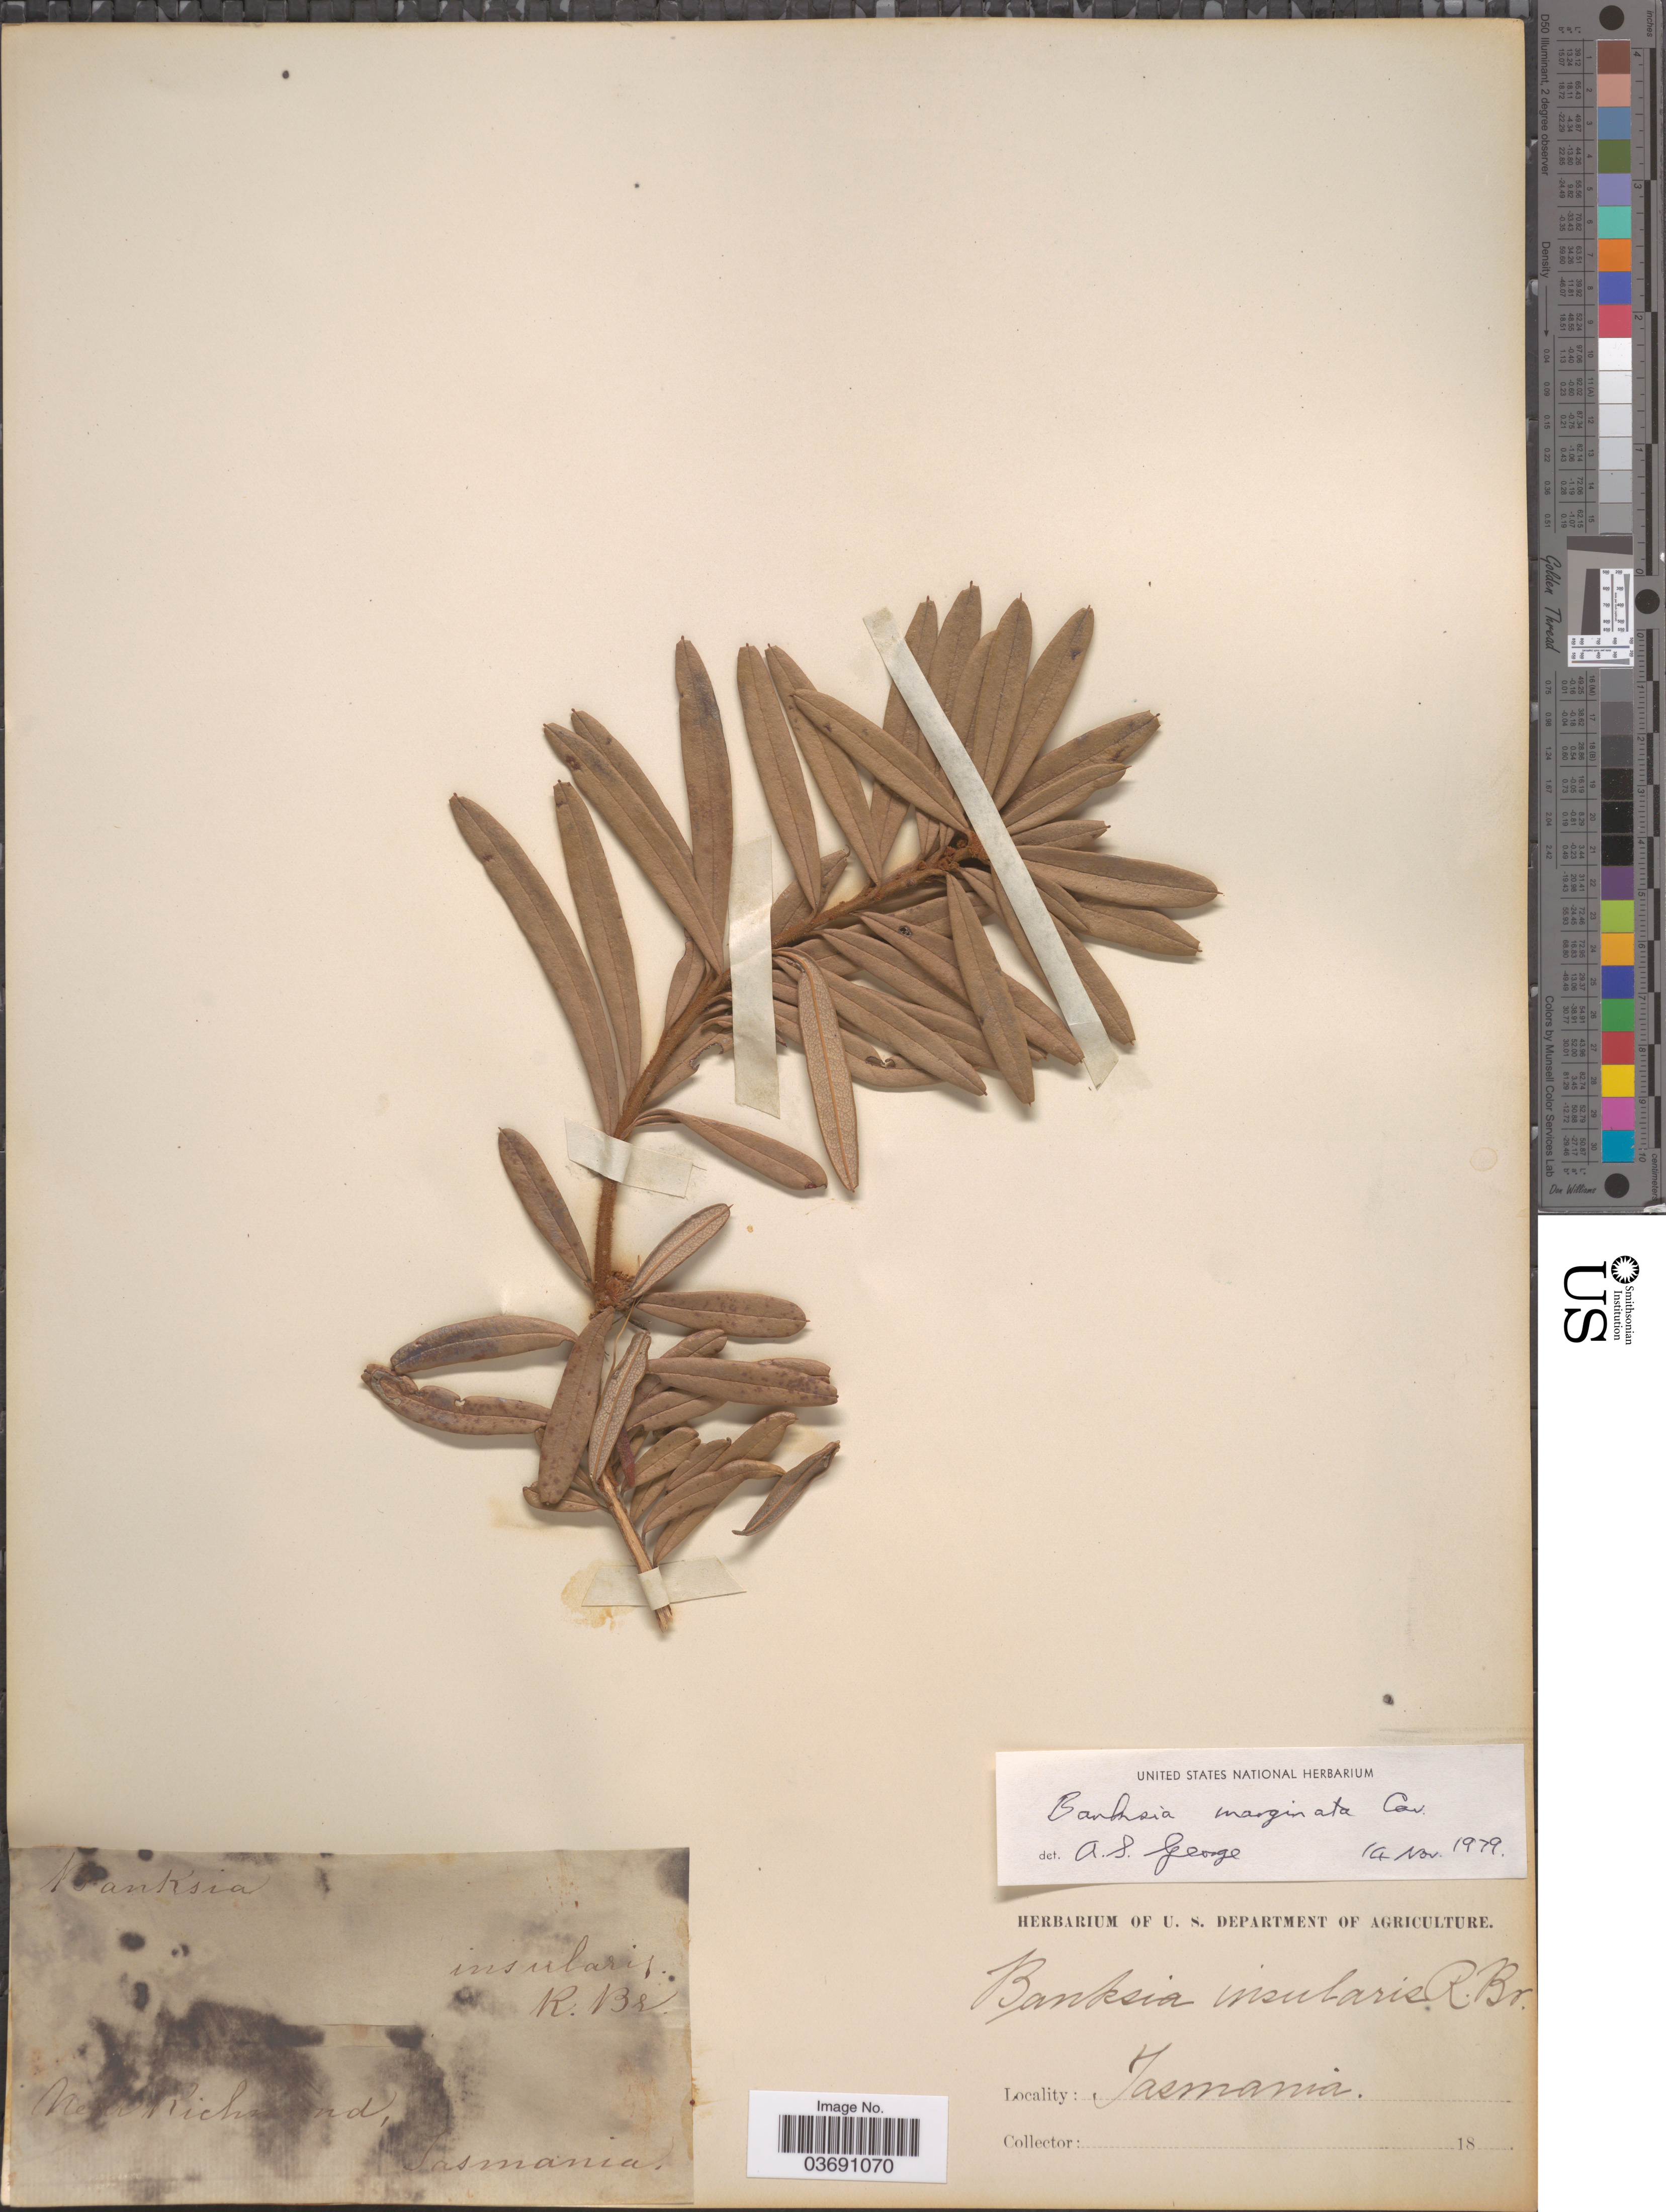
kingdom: Plantae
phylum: Tracheophyta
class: Magnoliopsida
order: Proteales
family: Proteaceae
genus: Banksia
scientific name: Banksia marginata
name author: Cav.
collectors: ex herb. U. S. Department of Agriculture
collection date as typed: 18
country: Australia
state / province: Tasmania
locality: Near Richmond.